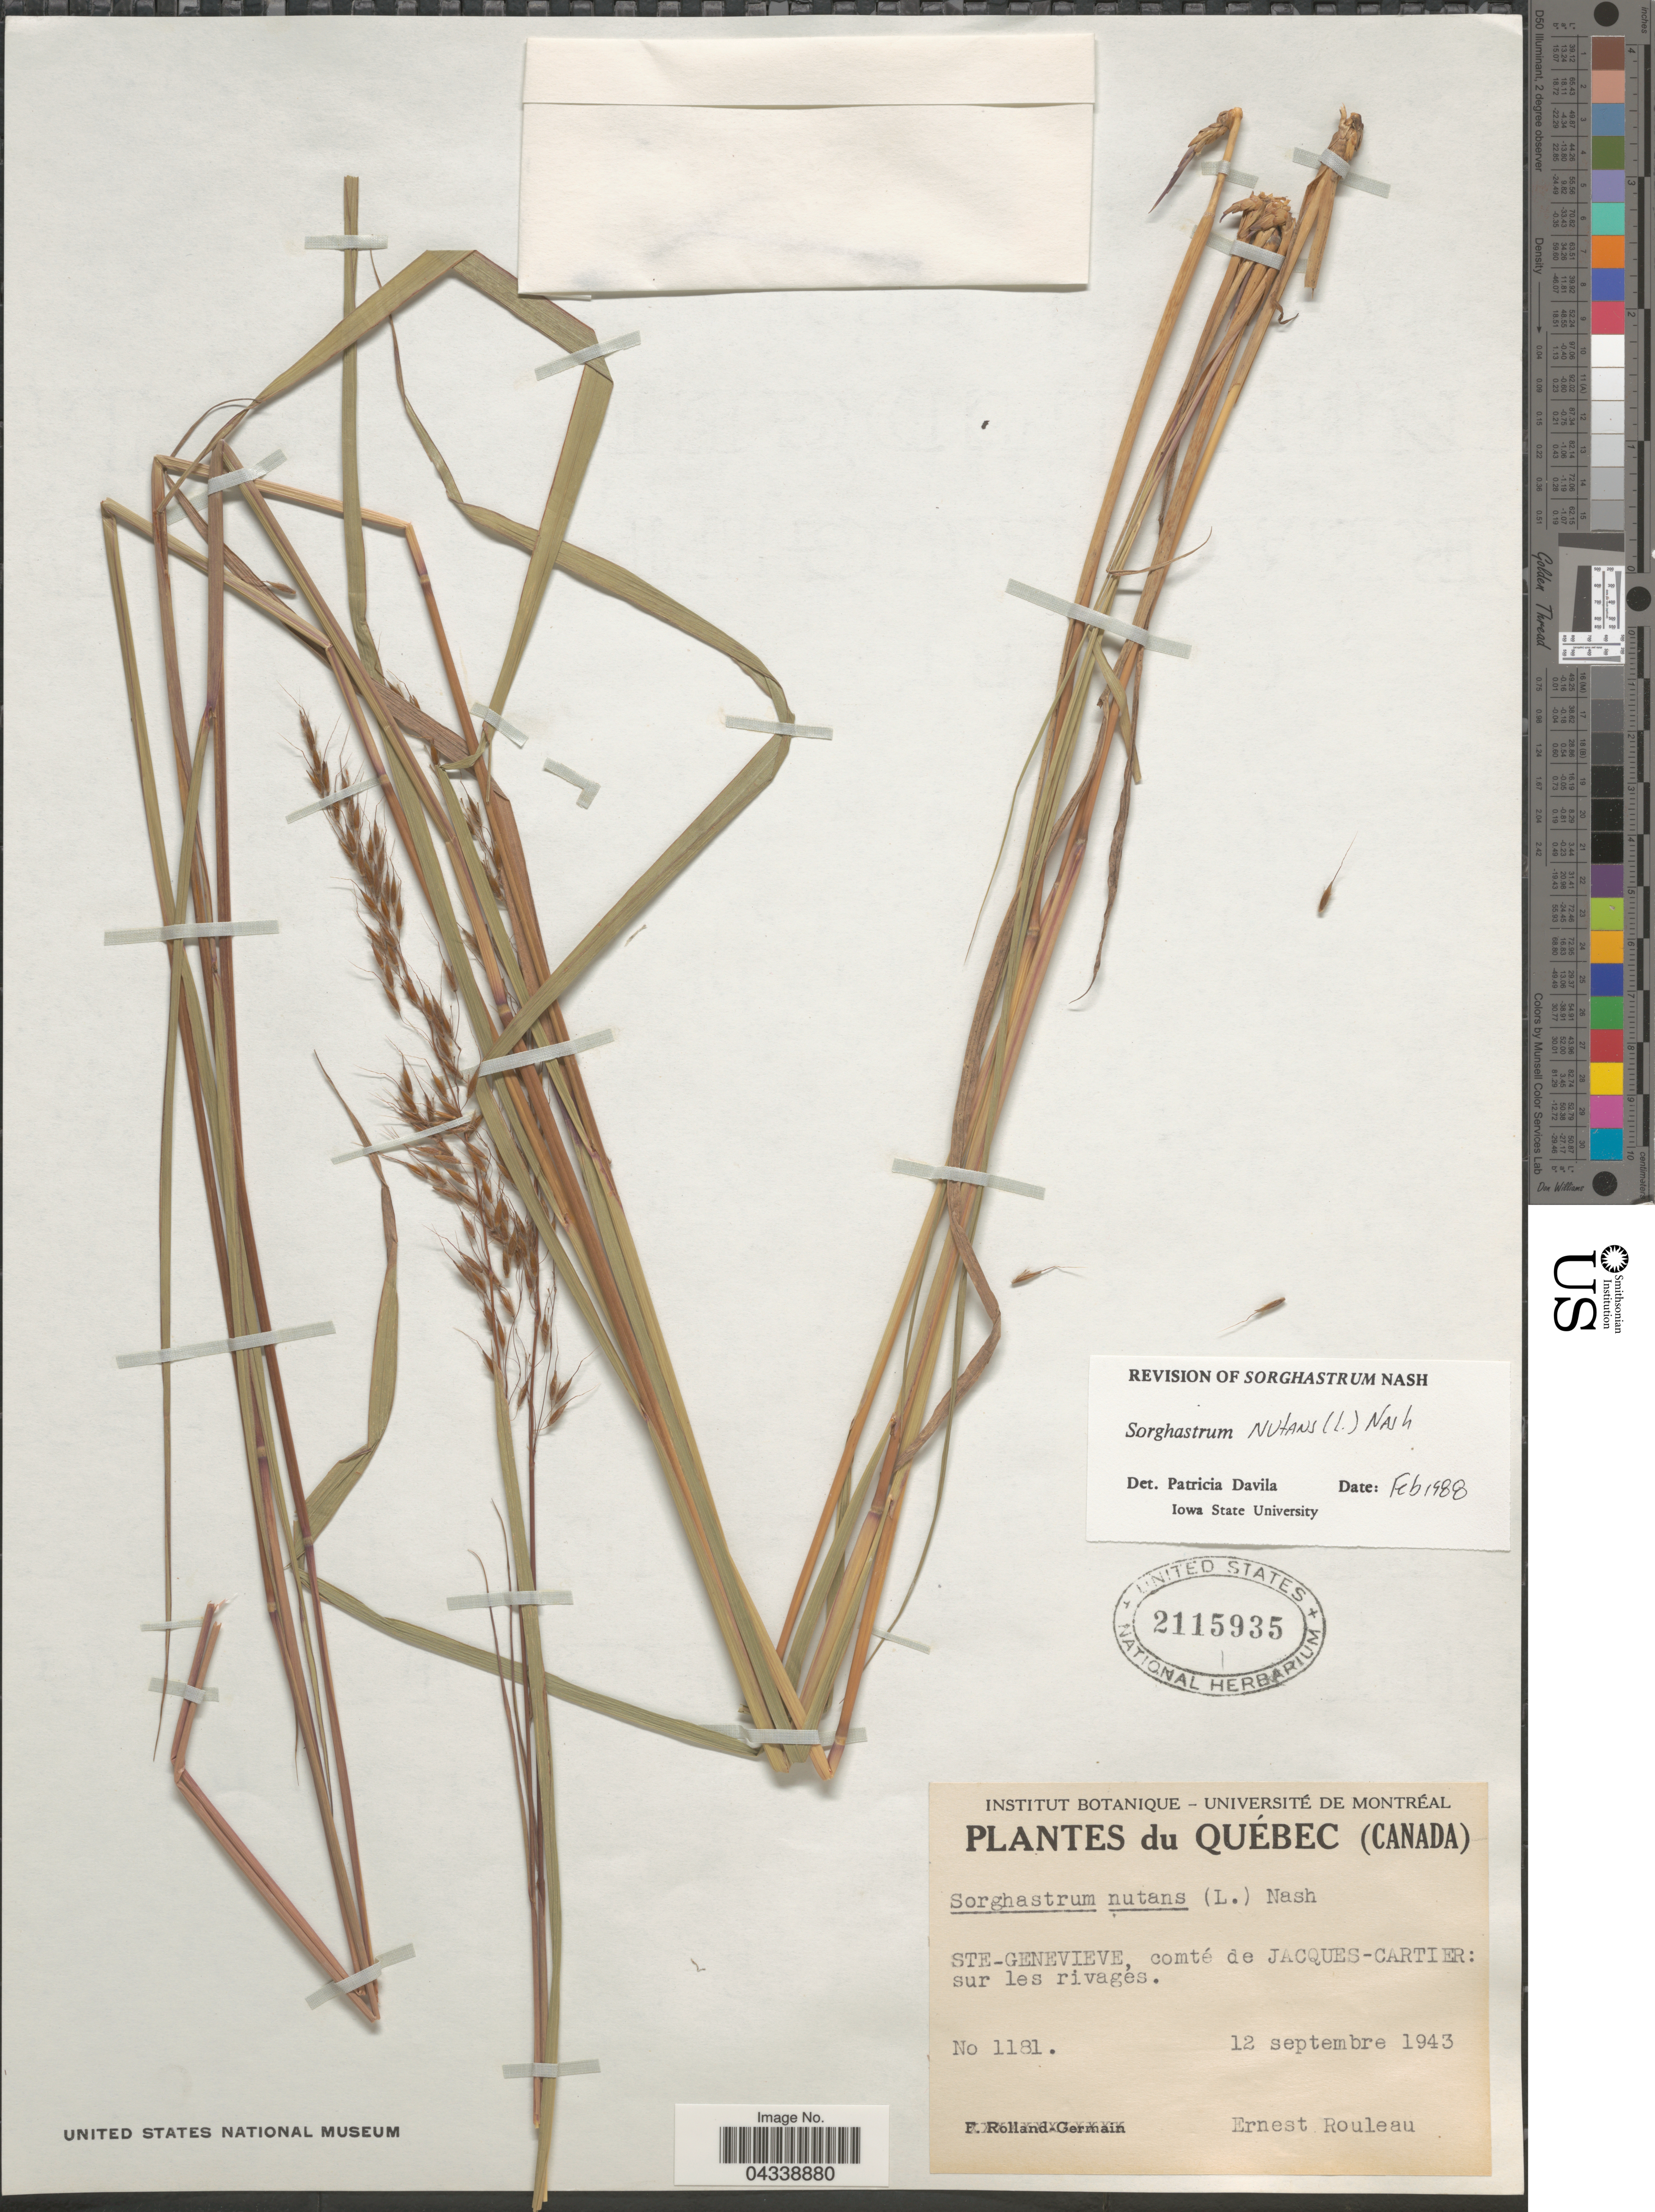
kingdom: Plantae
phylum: Tracheophyta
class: Liliopsida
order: Poales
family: Poaceae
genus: Sorghastrum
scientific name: Sorghastrum nutans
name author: (L.) Nash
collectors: J. Rouleau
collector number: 1181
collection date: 1943-09-12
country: Canada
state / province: Quebec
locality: Ste-Genevieve, comté de Jacques-Cartier: sur les rivages.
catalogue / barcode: US 2115935